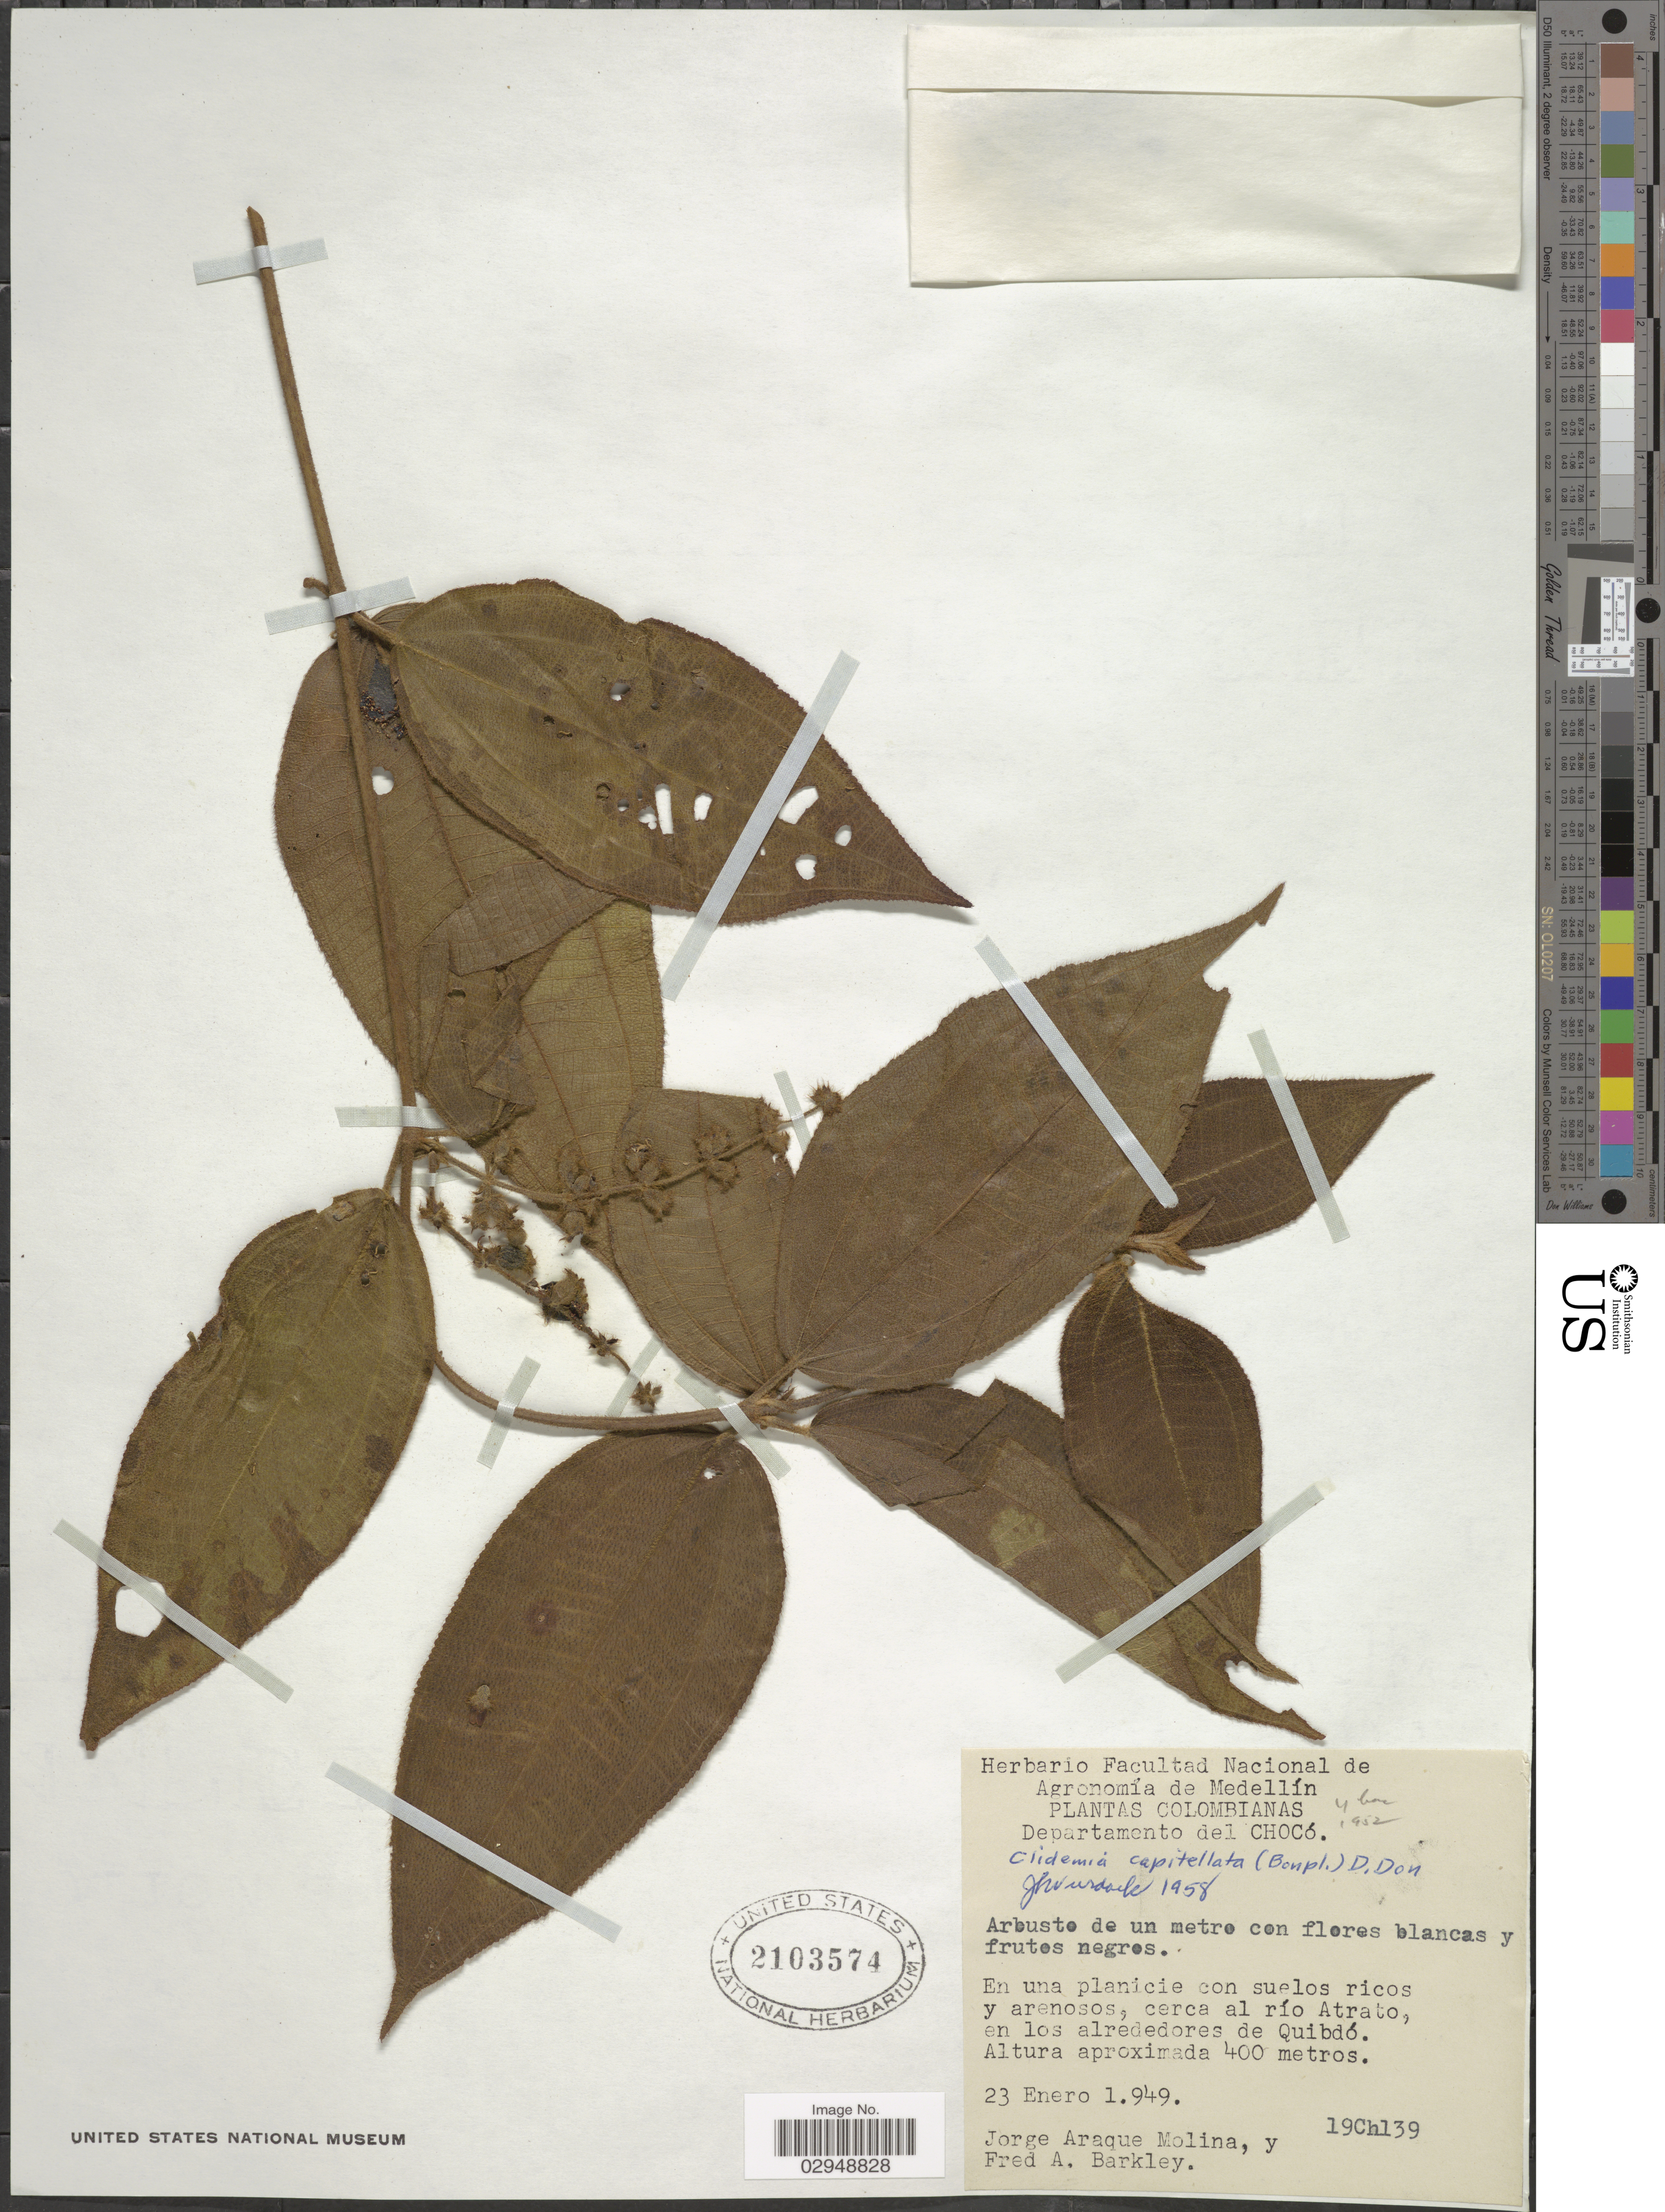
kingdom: Plantae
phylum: Tracheophyta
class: Magnoliopsida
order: Myrtales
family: Melastomataceae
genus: Clidemia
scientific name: Clidemia capitellata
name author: (Bonpl.) D. Don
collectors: J. A. Molina & F. A. Barkley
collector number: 19Ch139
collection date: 1949-01-23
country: Colombia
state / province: Chocó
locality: Departamento del Chocó. En una planicie con suelos ricos y arenosos, cerca al río Atrato, en los alrededores de Quibdó.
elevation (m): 400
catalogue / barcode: US 2103574